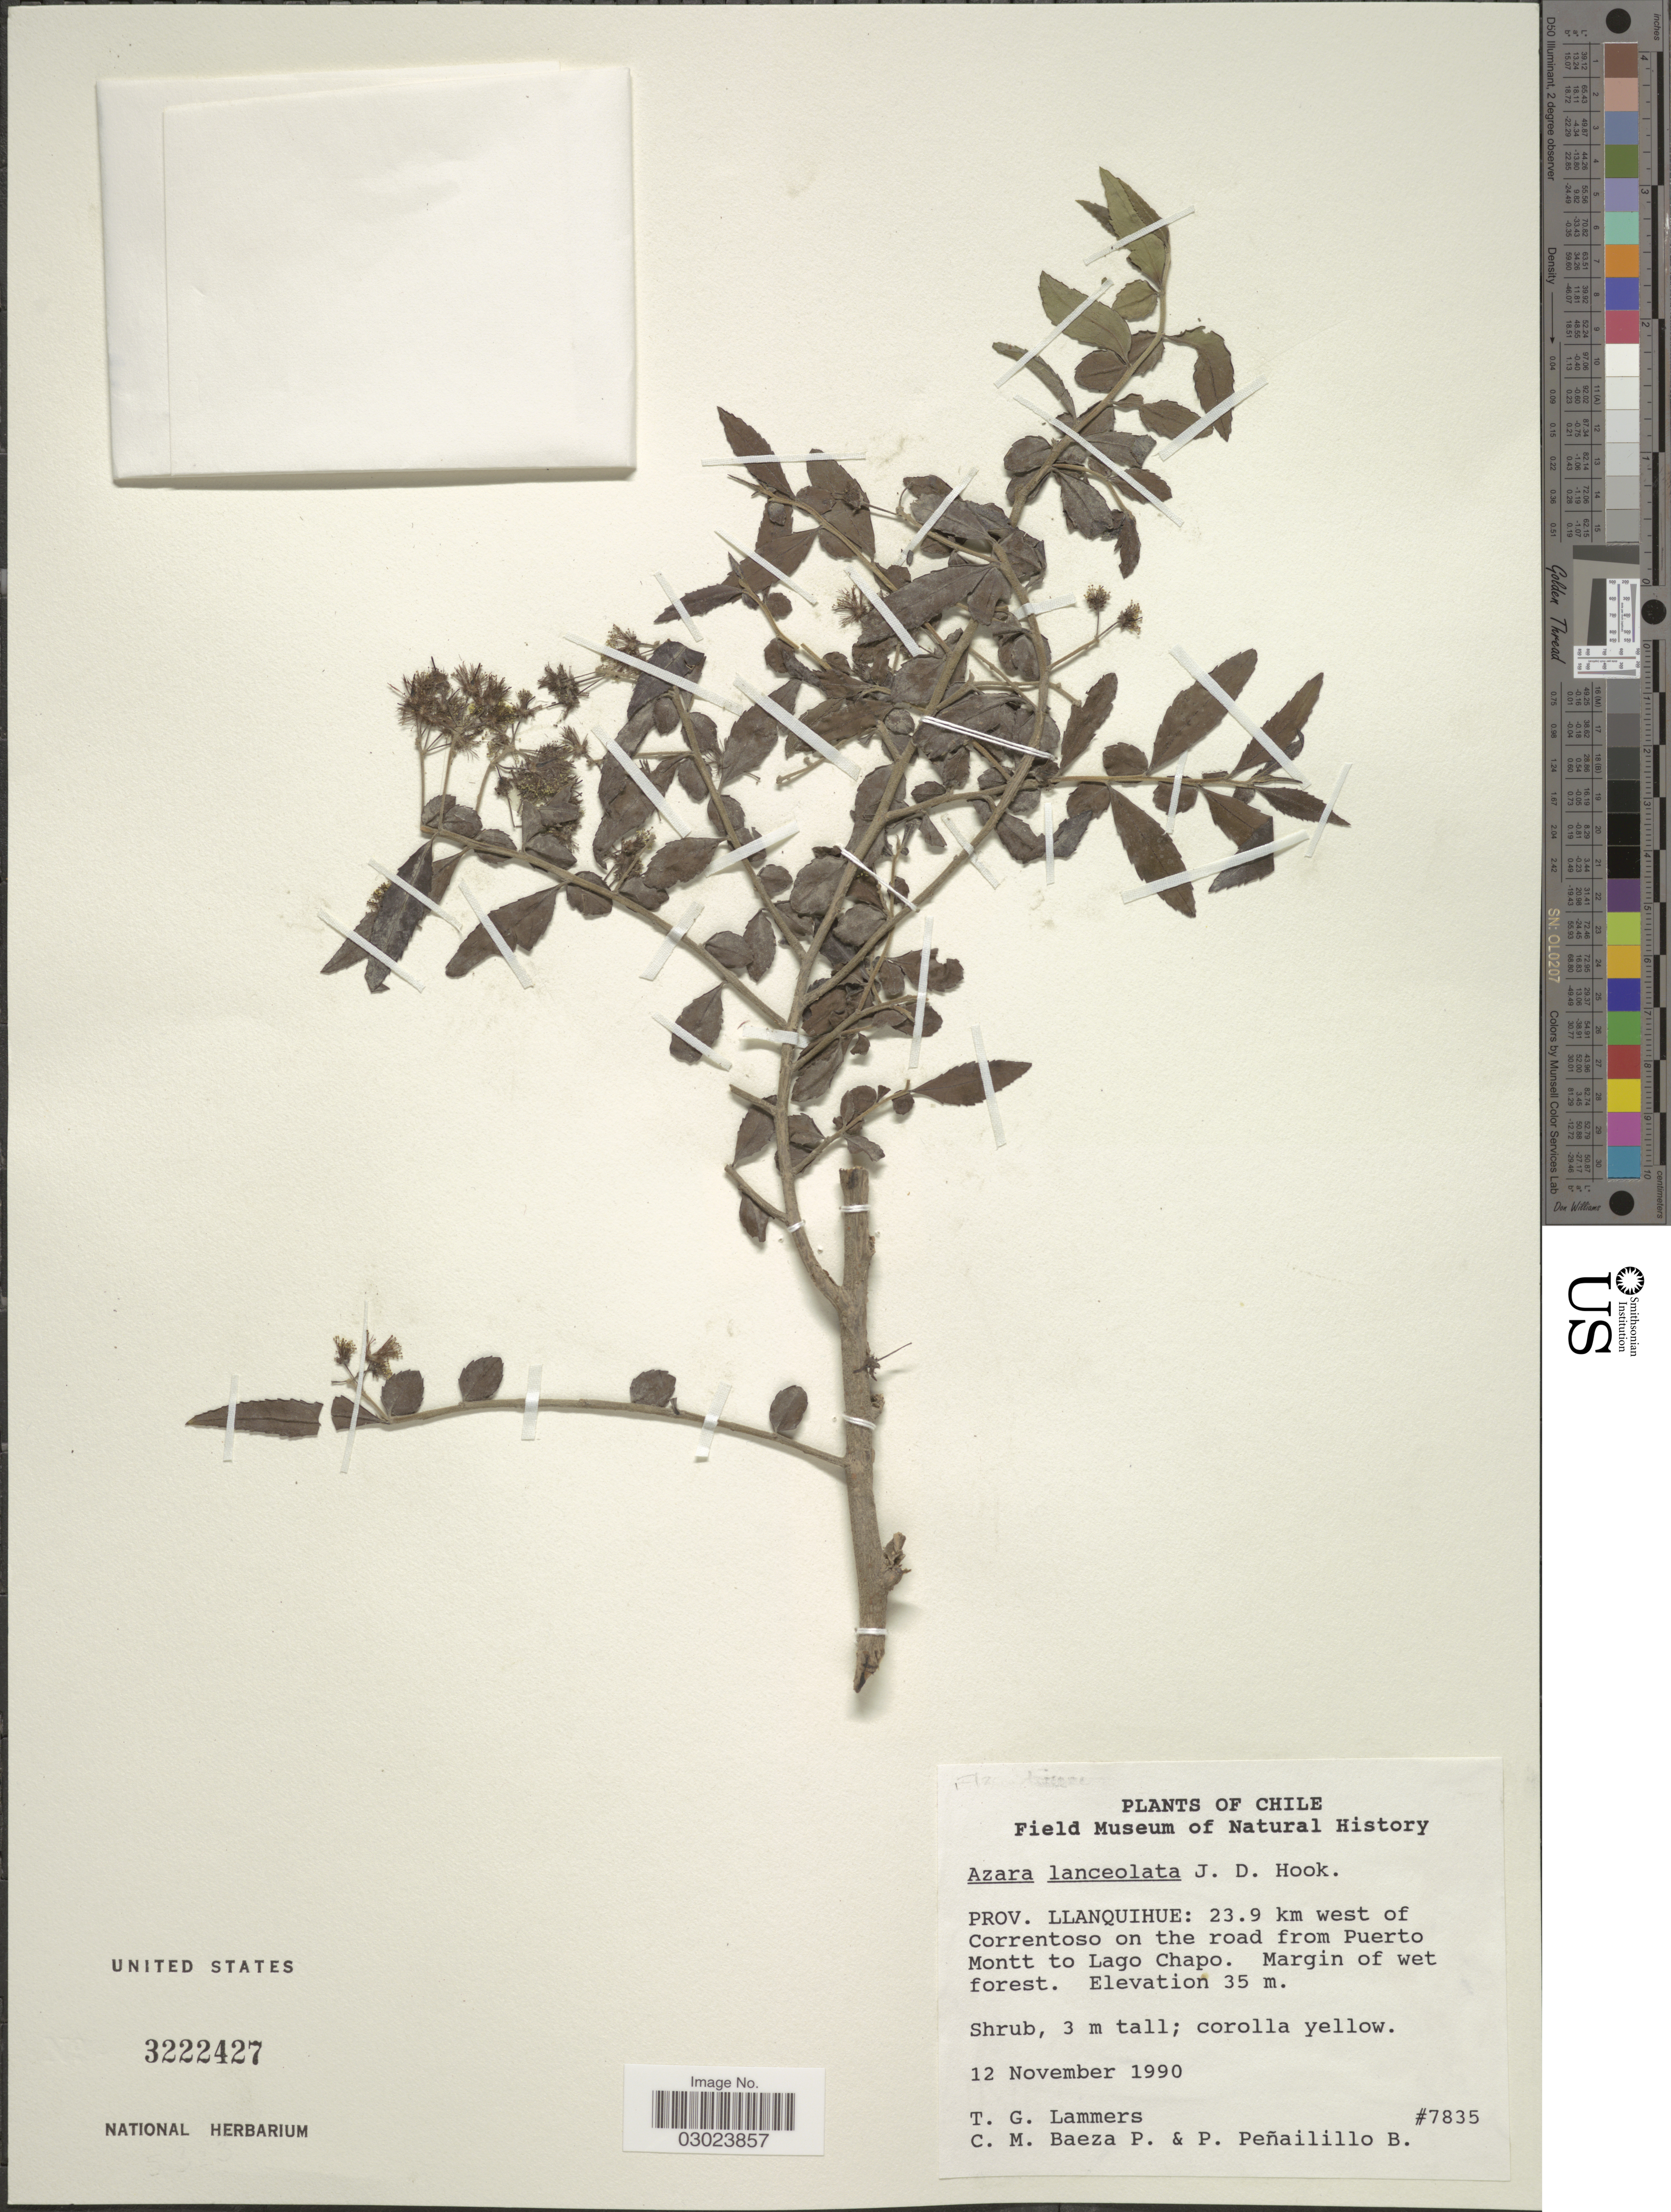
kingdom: Plantae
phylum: Tracheophyta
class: Magnoliopsida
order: Malpighiales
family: Salicaceae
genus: Azara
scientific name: Azara lanceolata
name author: Hook. f.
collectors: T. Lammers, C. Baeza & P. Peñailillo B.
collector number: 7835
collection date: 1990-11-12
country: Chile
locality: Prov. Llanquihue: 23.9 km west of Correntoso on the road from Puerto Montt to Lago Chapo.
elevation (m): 35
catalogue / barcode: US 3222427